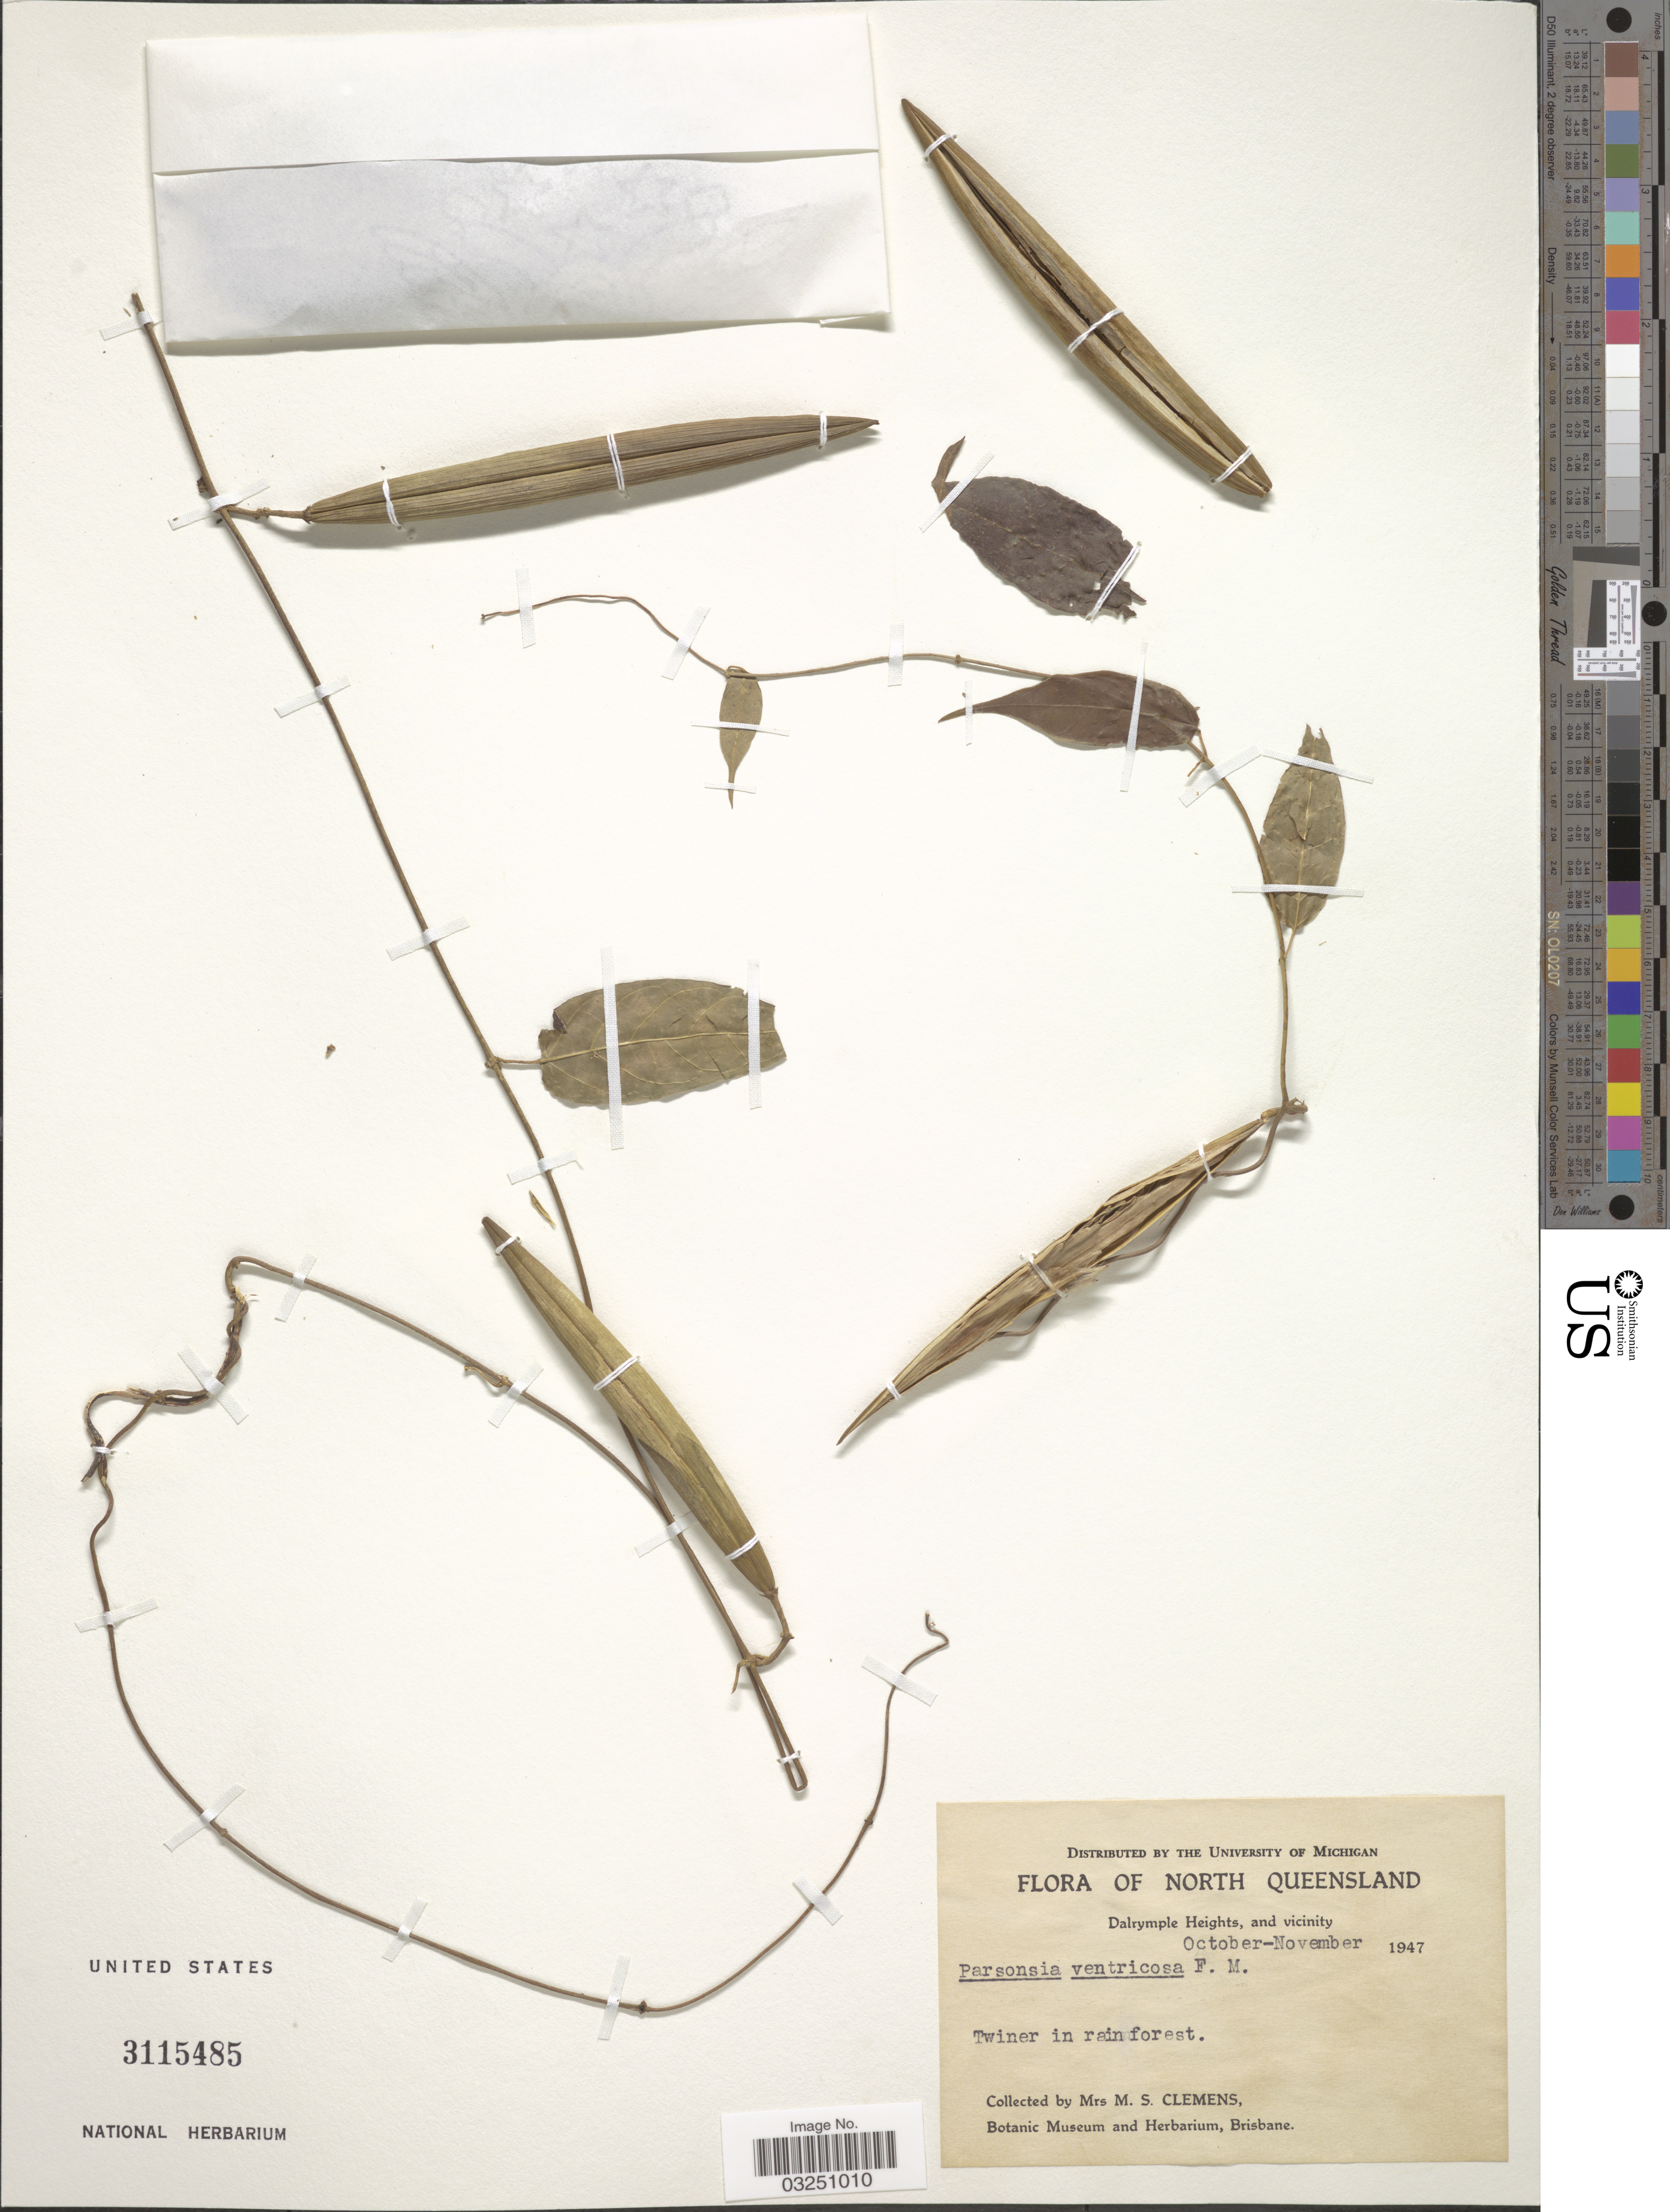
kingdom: Plantae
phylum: Tracheophyta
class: Magnoliopsida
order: Myrtales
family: Lythraceae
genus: Parsonsia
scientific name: Parsonsia ventricosa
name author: F. Muell.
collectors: M. S. Clemens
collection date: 1947-10/1947-11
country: Australia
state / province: Queensland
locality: North Queensland, Dalrymple Heights, and vicinity.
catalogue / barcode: US 3115485